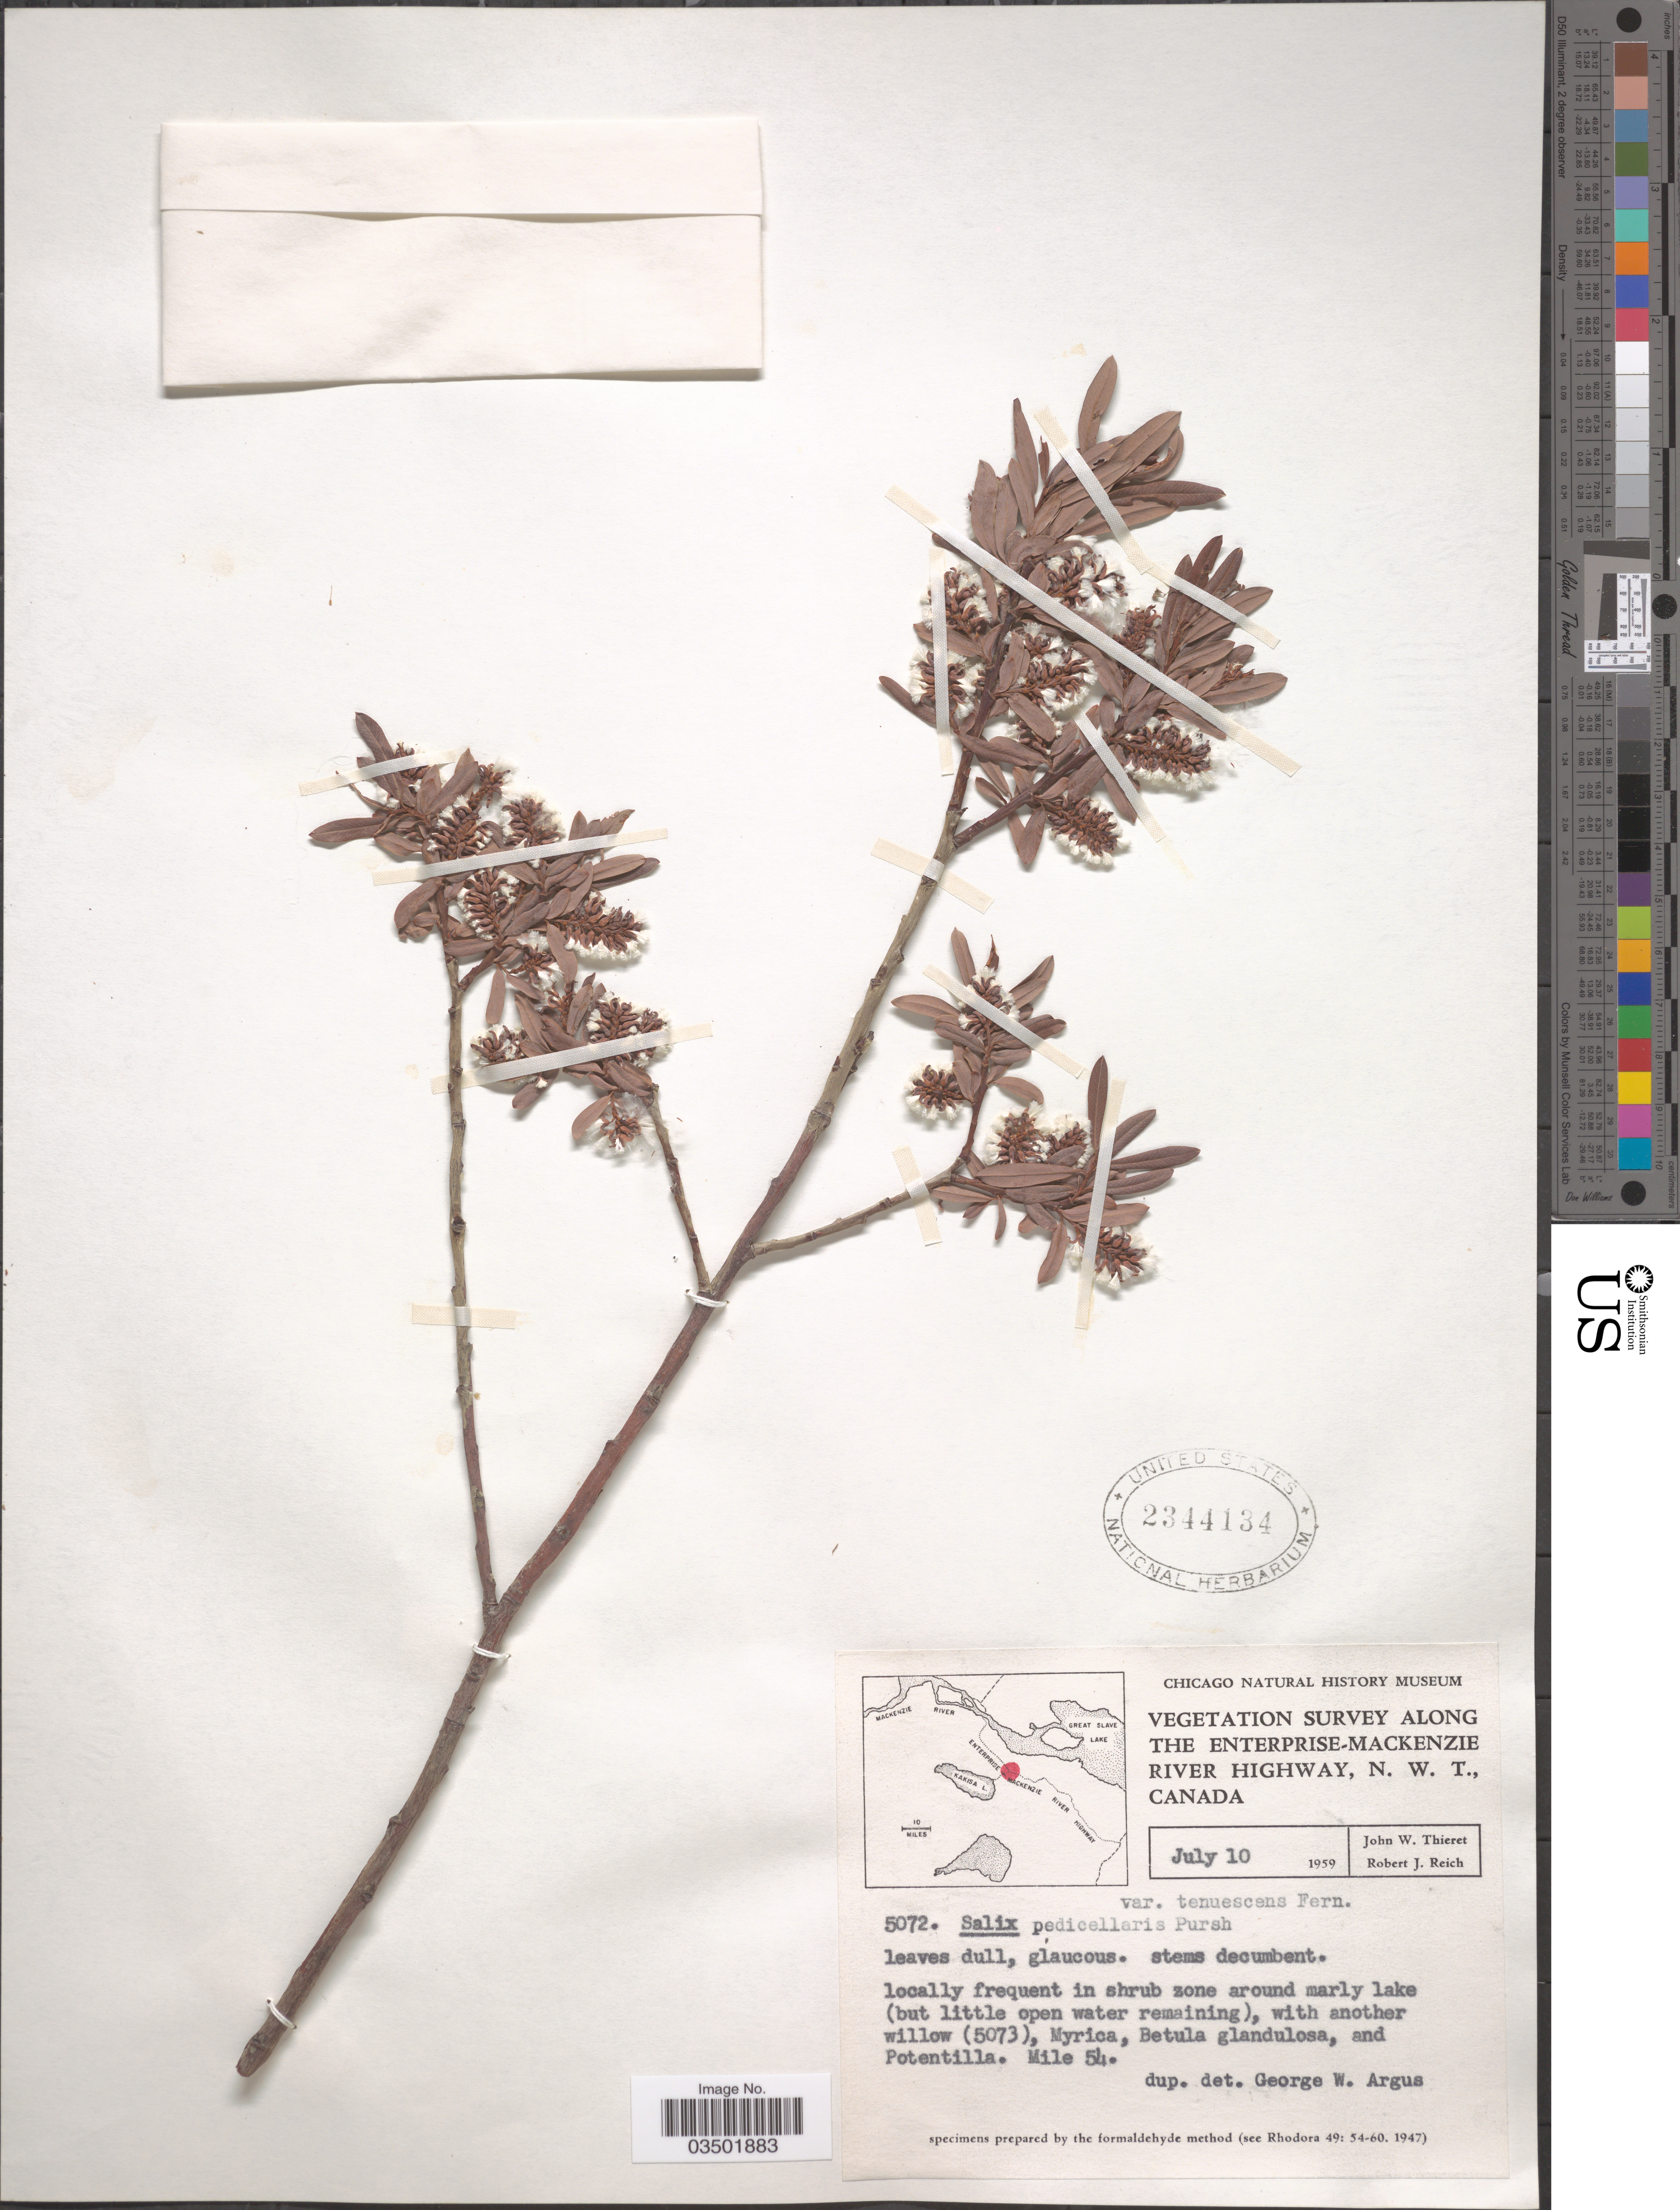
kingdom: Plantae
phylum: Tracheophyta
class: Magnoliopsida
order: Malpighiales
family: Salicaceae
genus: Salix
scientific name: Salix pedicellaris var. tenuescens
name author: Fernald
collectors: J. W. Thieret & R. Reich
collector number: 5072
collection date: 1959-07-10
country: Canada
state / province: Northwest Territories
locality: Along the Enterprise-Mackenzie River Highway. Mile 54.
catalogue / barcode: US 2344134